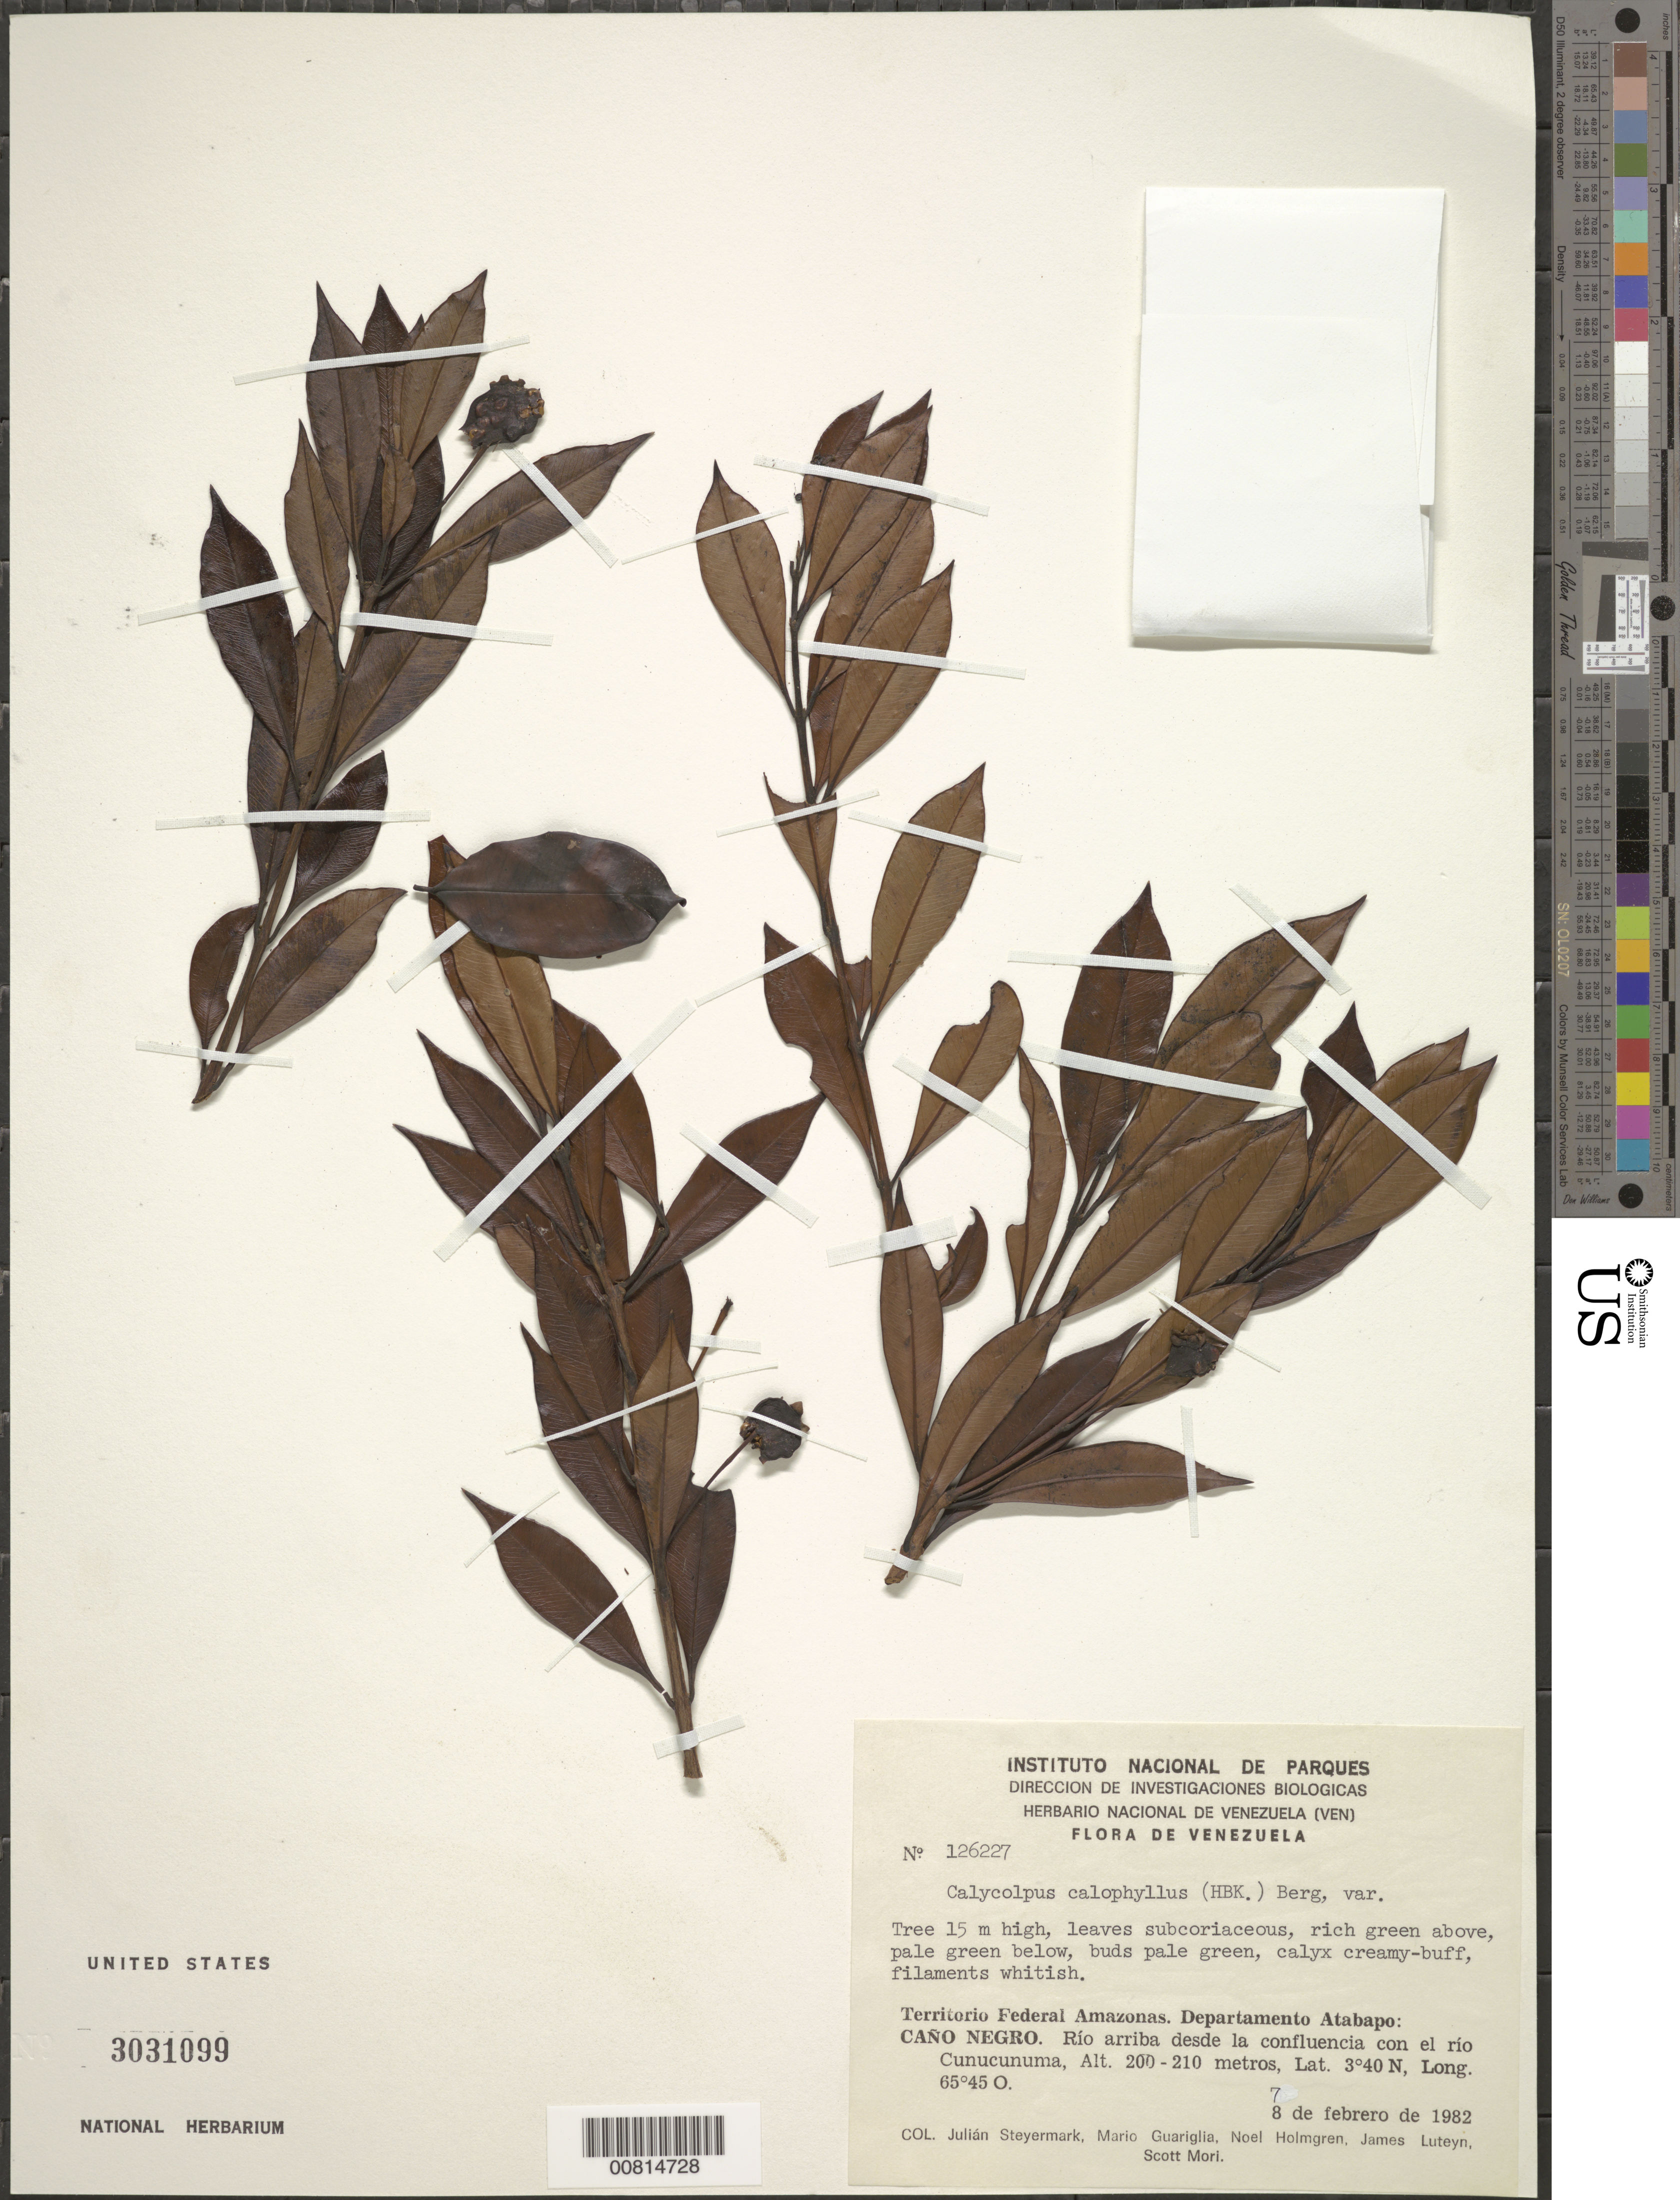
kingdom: Plantae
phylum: Tracheophyta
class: Magnoliopsida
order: Myrtales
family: Myrtaceae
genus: Calycolpus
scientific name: Calycolpus calophyllus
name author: (Kunth) O. Berg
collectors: J. Steyermark, M. Guariglia P., N. H. Holmgren, J. L. Luteyn & S. Mori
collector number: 126227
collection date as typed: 7-Feb-82 to 8-Feb-82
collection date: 1982-02-07/1982-02-08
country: Venezuela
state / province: Amazonas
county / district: Atabapo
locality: Caño Negro, río arriba desde la confluencia con el río Cunucunuma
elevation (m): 200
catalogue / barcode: US 3031099